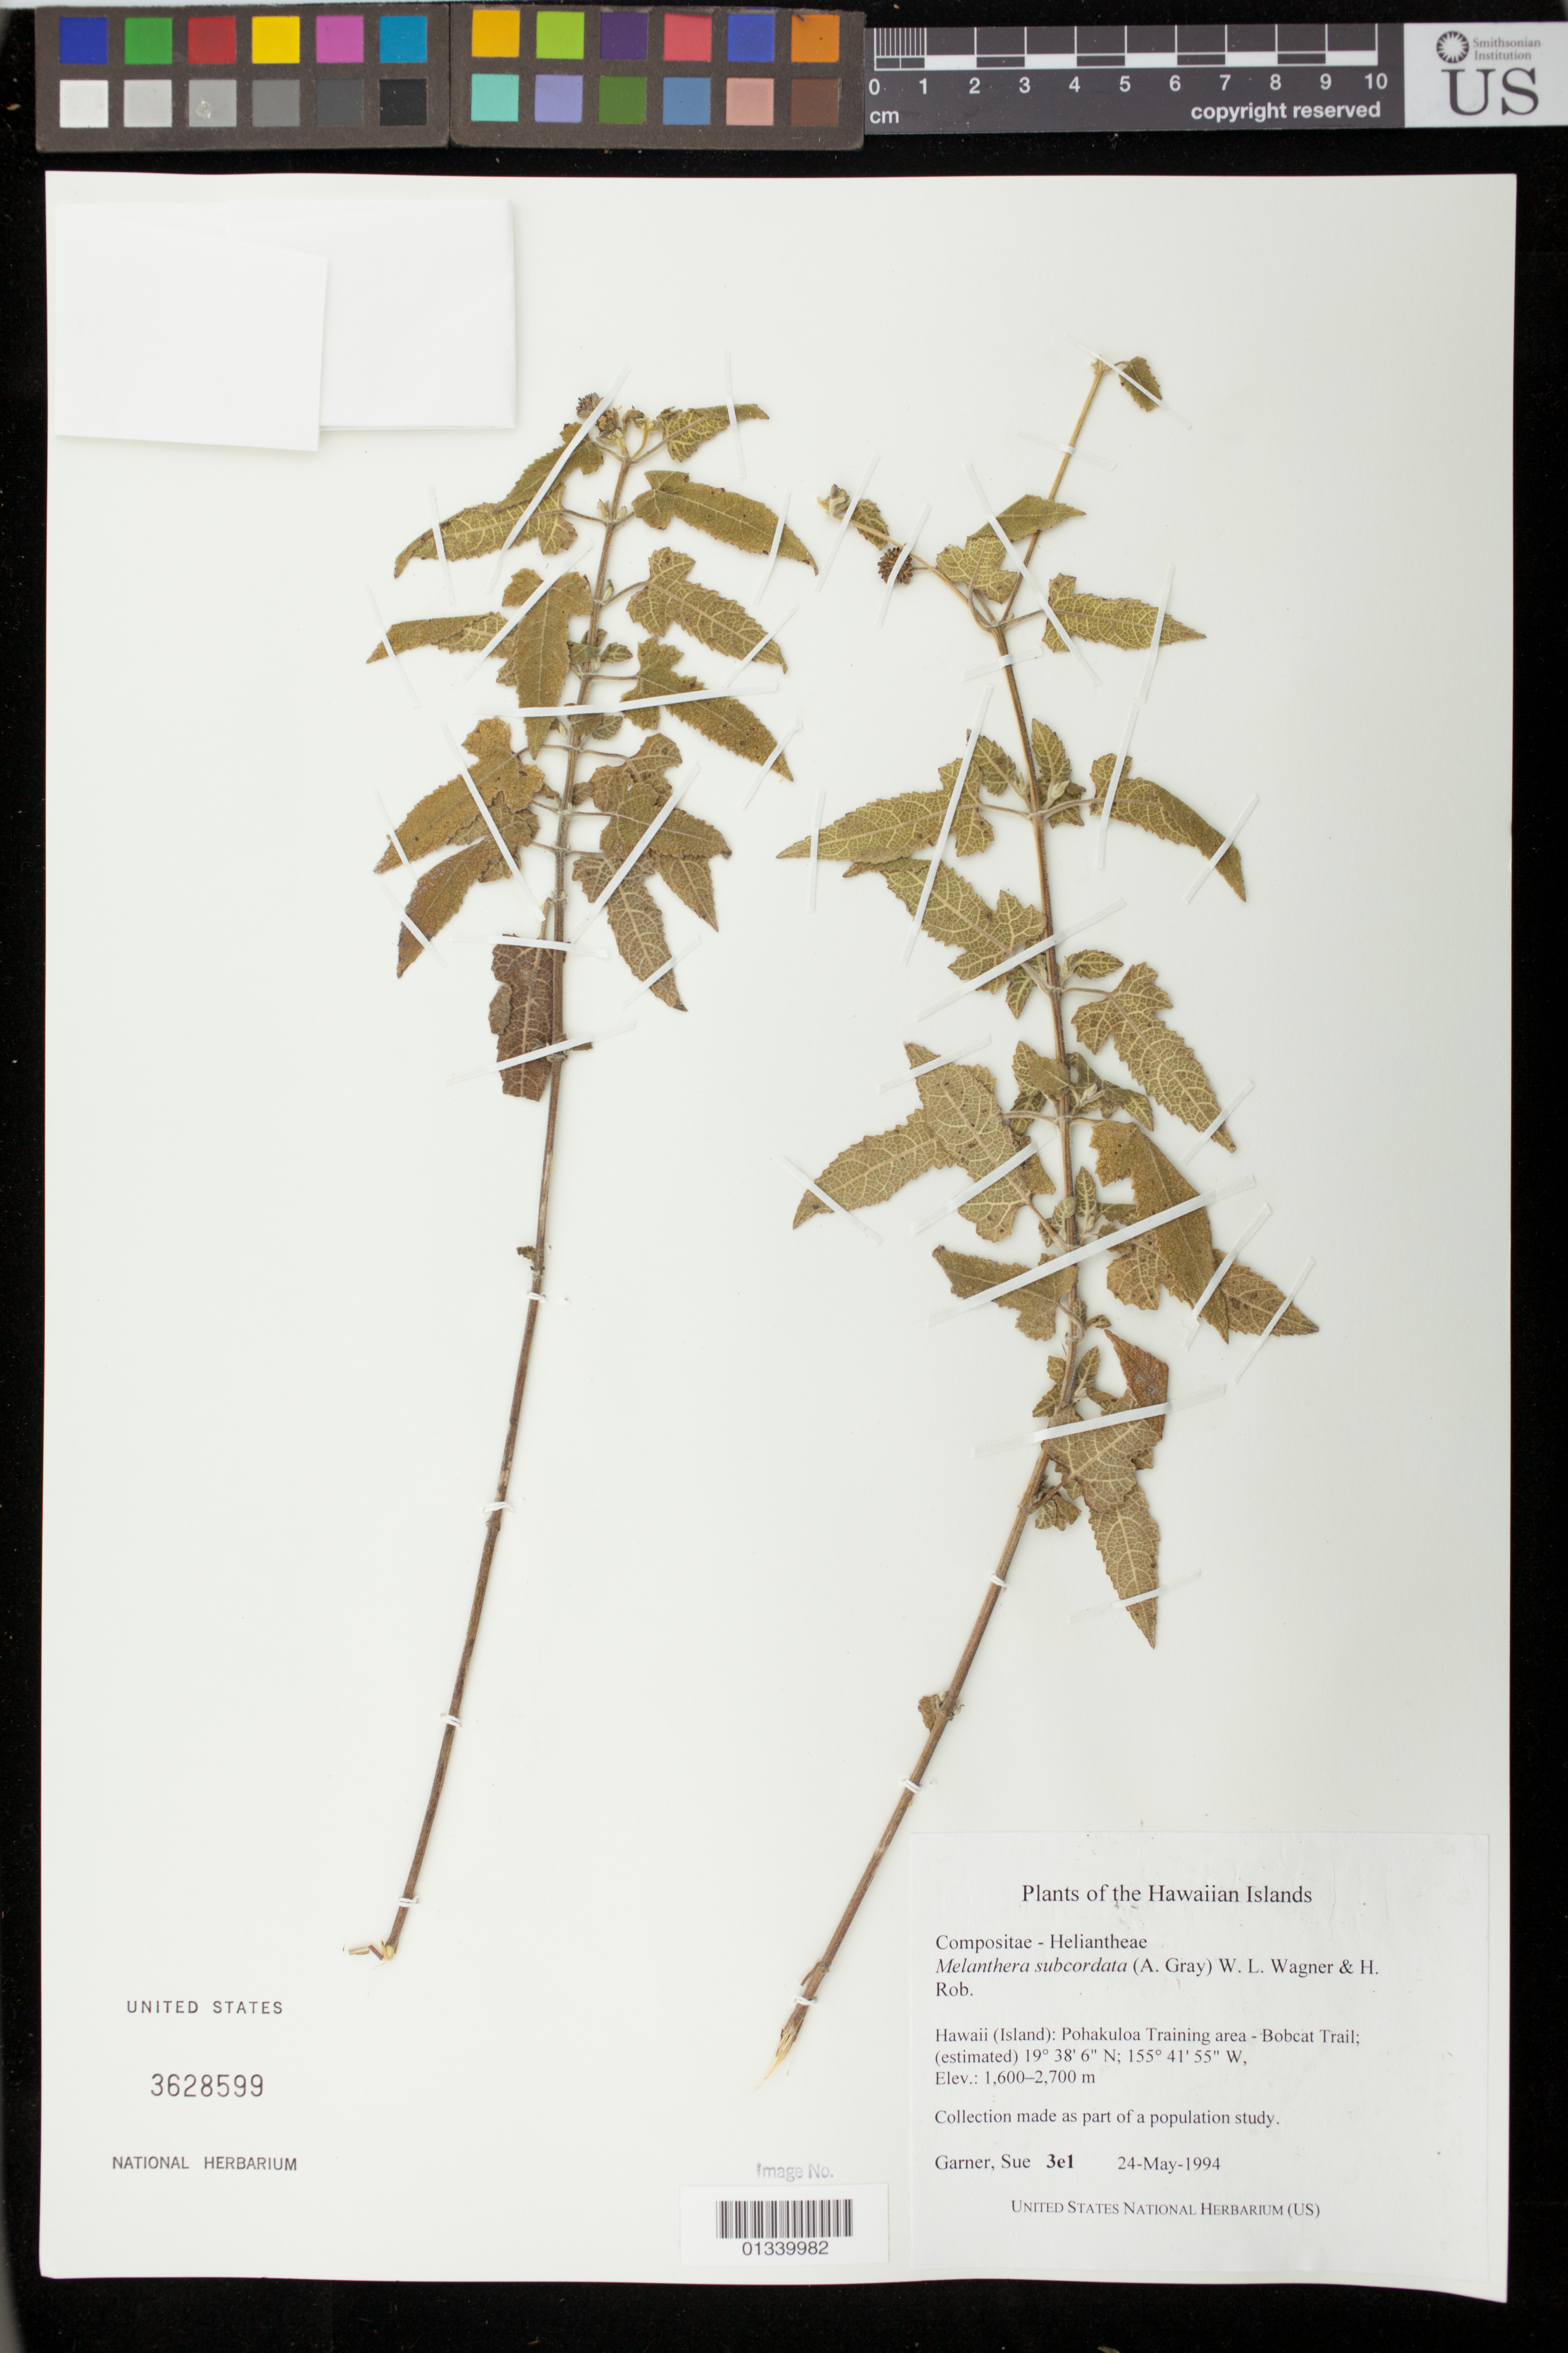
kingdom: Plantae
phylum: Tracheophyta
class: Magnoliopsida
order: Asterales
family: Asteraceae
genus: Wollastonia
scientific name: Wollastonia subcordata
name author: (A. Gray) Orchard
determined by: Wagner, W. L., (BOT), Smithsonian Institution - National Museum of Natural History (UNITED STATES)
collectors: S. Garner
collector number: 3e1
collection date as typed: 24 May 1994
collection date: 1994-05-24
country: United States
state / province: Hawaii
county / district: Hawaii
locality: Pohakuloa Training area - Bobcat Trail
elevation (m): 1600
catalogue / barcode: US 3628599